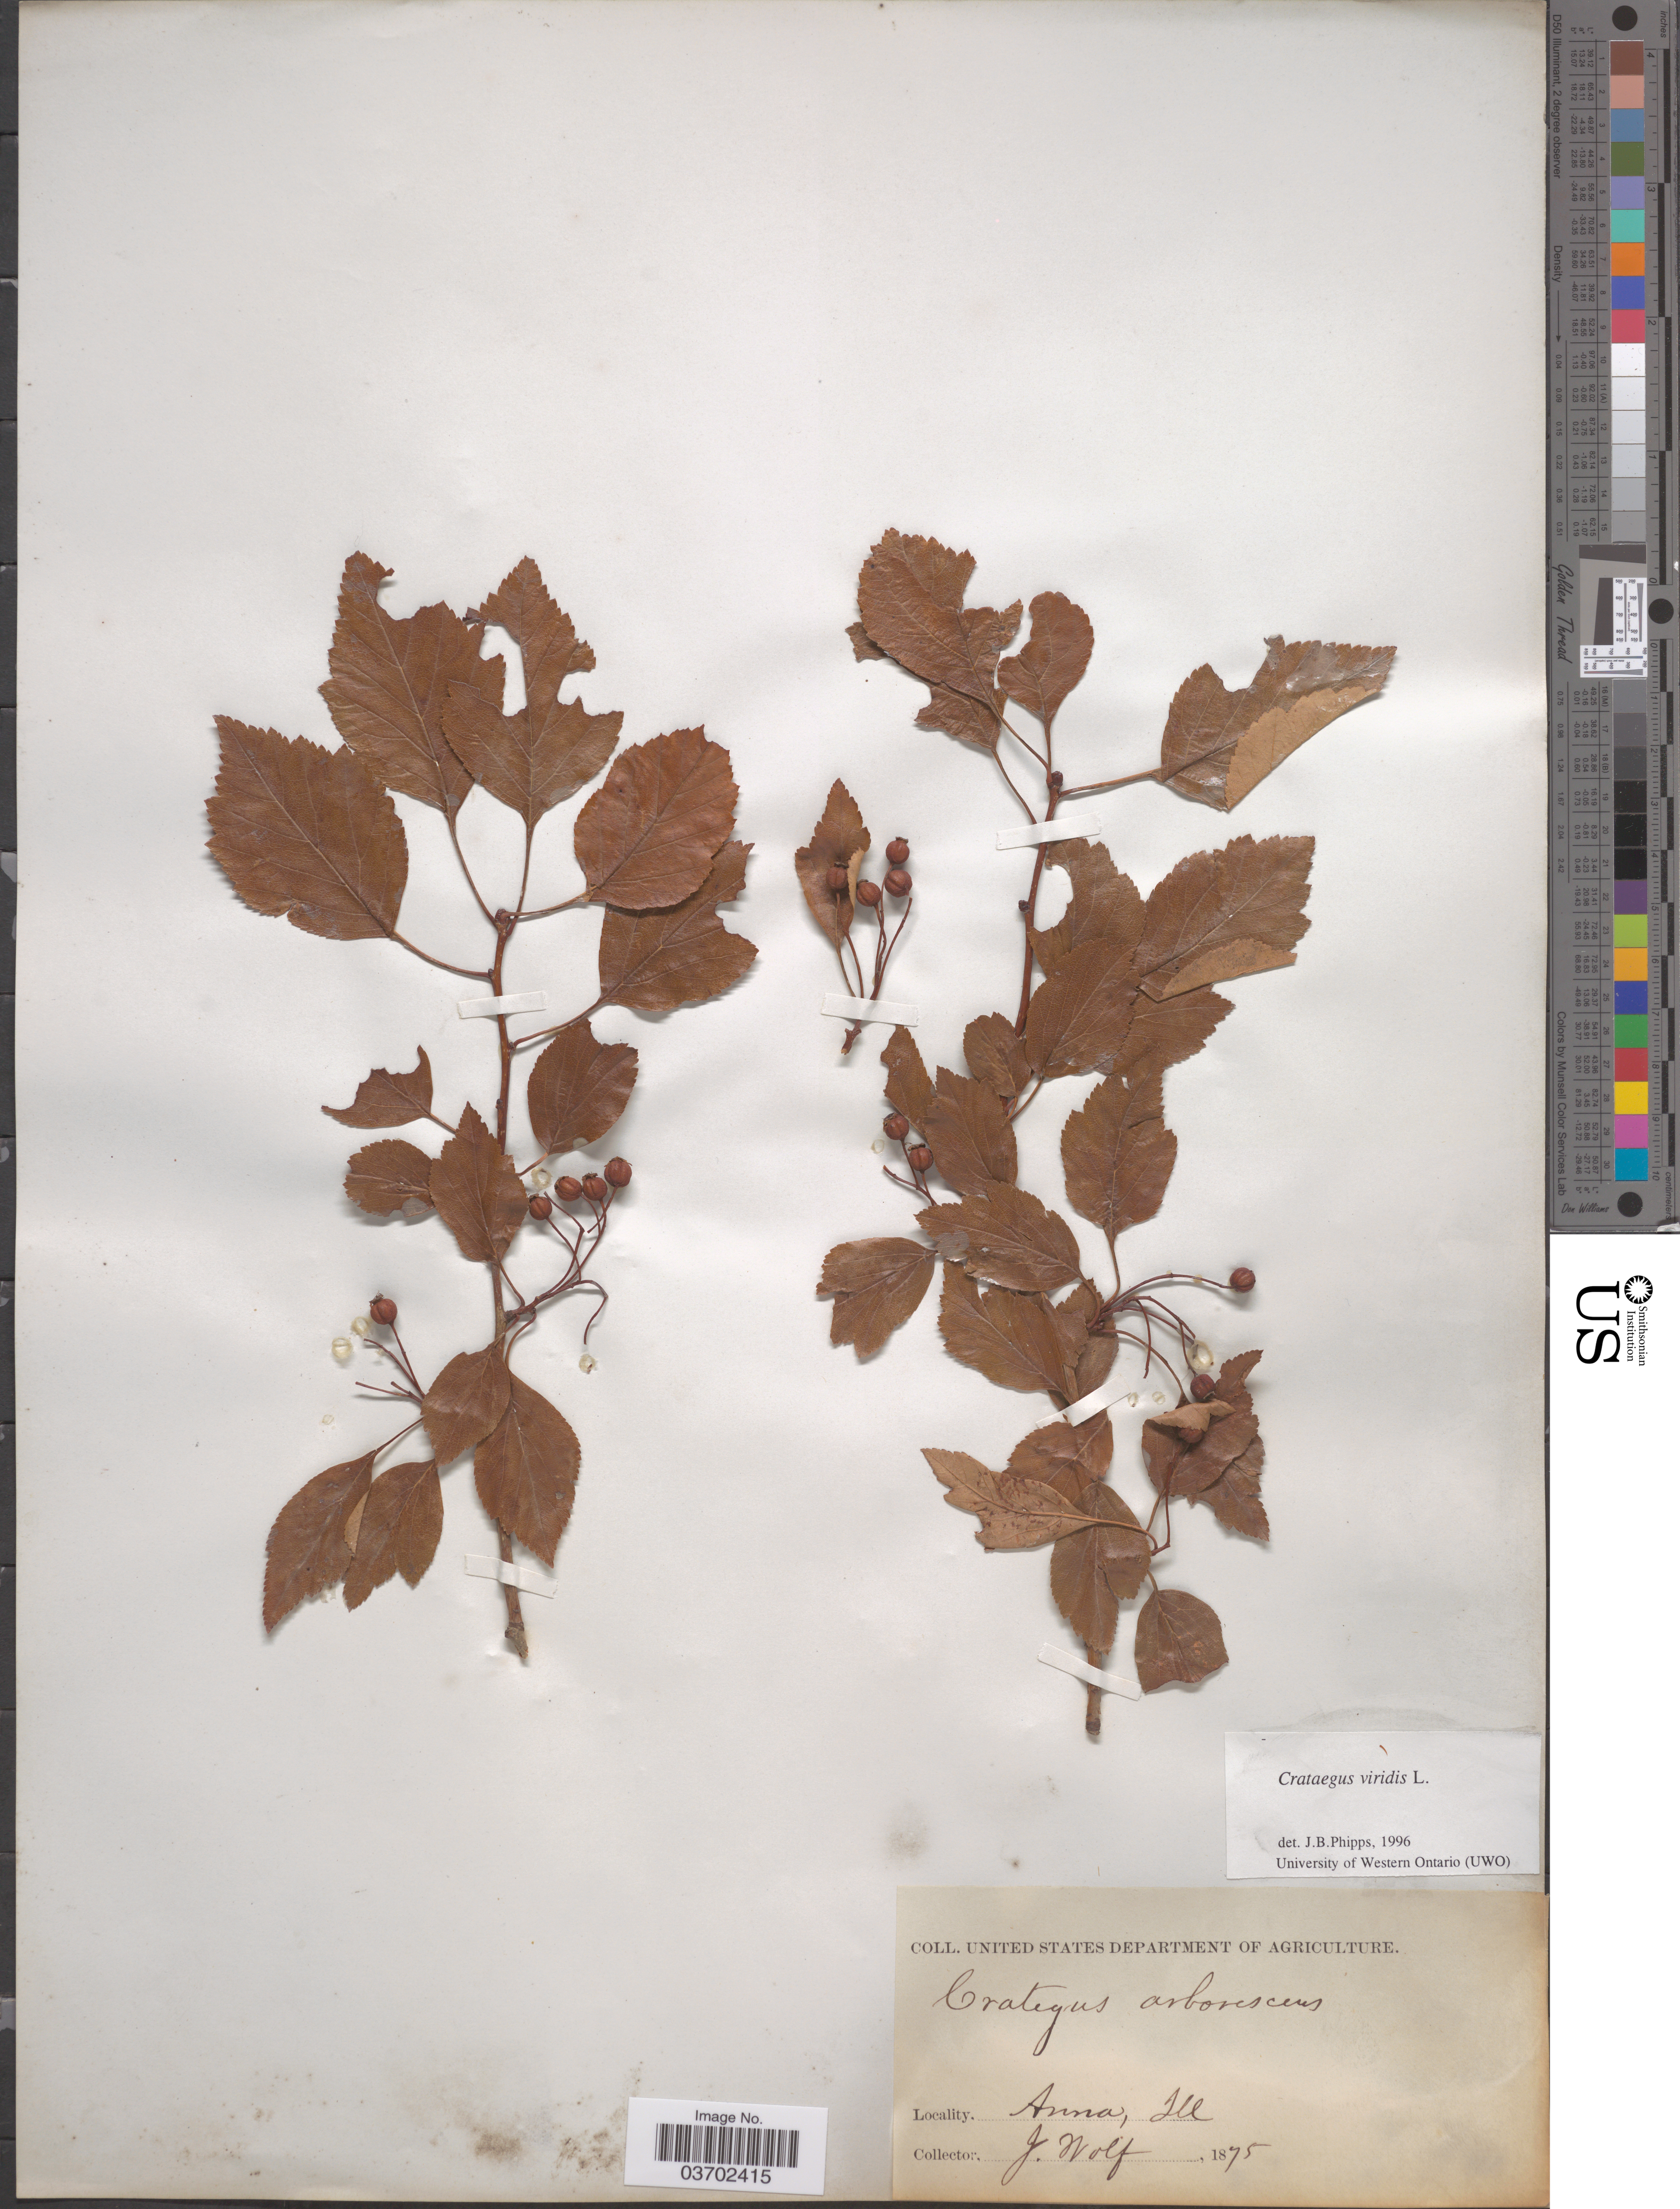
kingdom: Plantae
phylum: Tracheophyta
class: Magnoliopsida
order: Rosales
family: Rosaceae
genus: Crataegus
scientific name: Crataegus viridis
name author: L.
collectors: J. Wolf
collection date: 1875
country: United States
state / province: Illinois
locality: Anna.